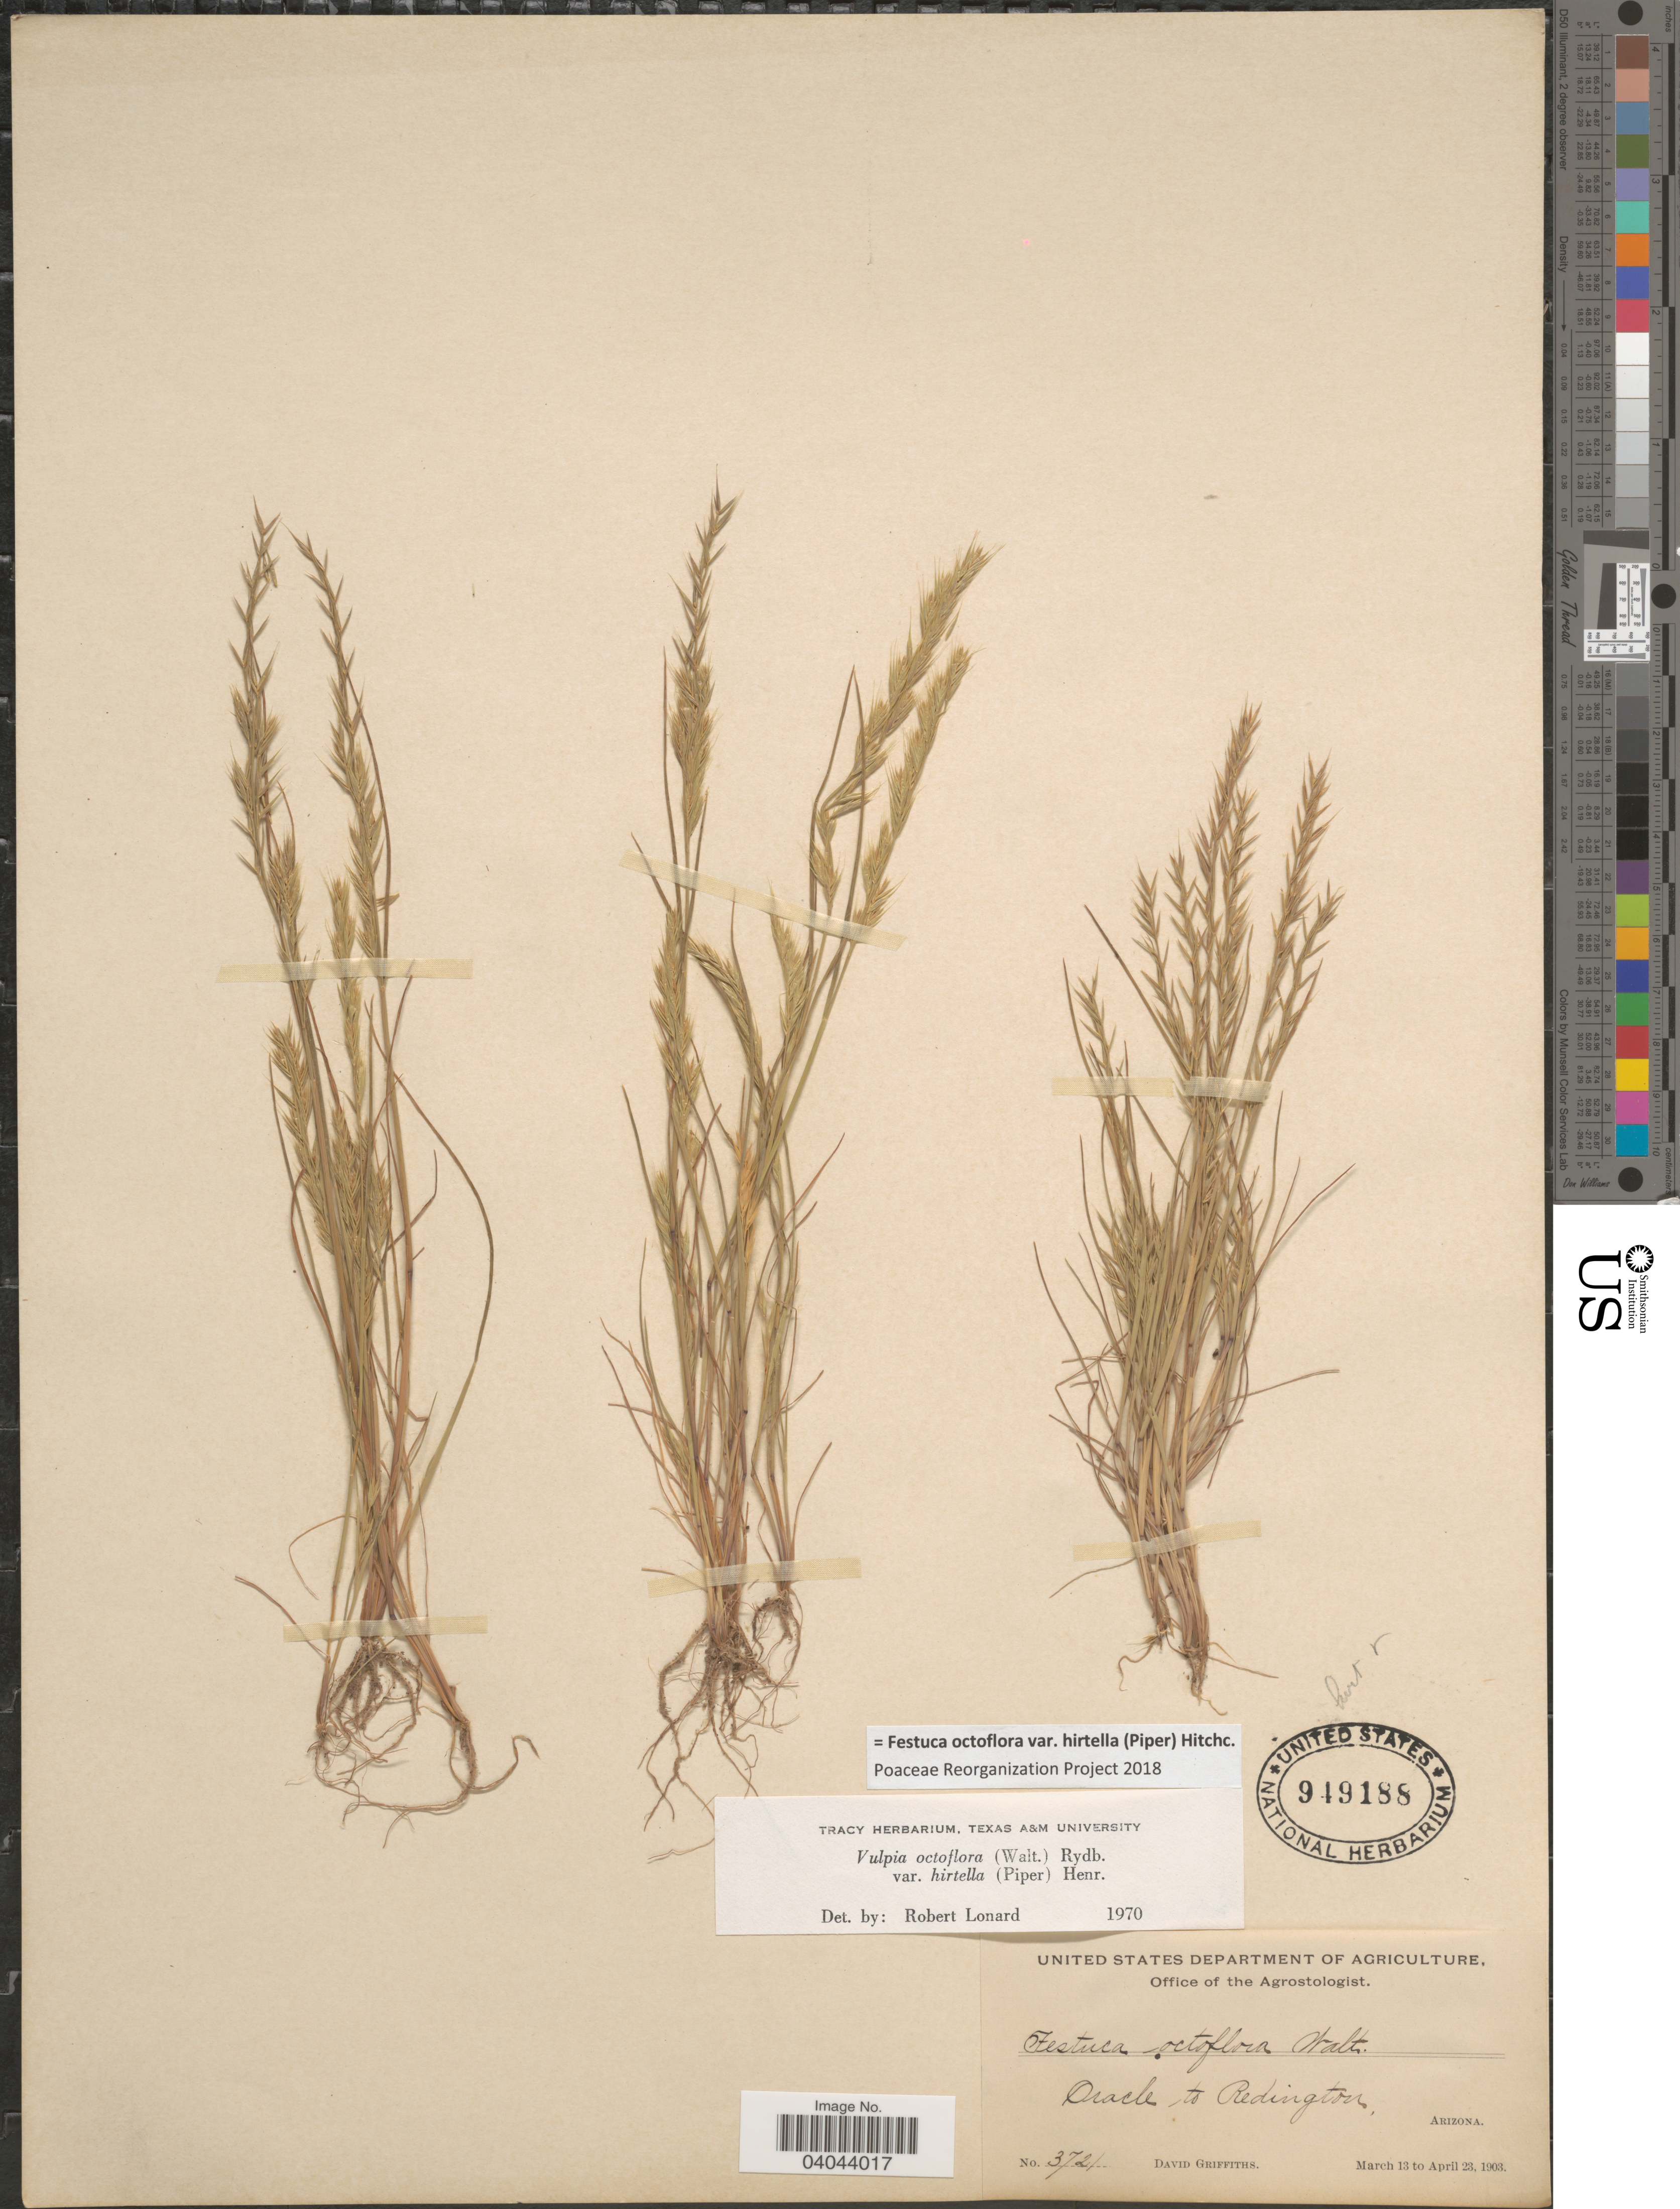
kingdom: Plantae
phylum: Tracheophyta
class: Liliopsida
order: Poales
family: Poaceae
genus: Festuca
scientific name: Festuca octoflora var. hirtella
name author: Piper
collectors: D. Griffiths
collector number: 3721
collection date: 1903-03-13/1903-04-23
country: United States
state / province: Arizona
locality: Oracle to Redington.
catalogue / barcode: US 949188